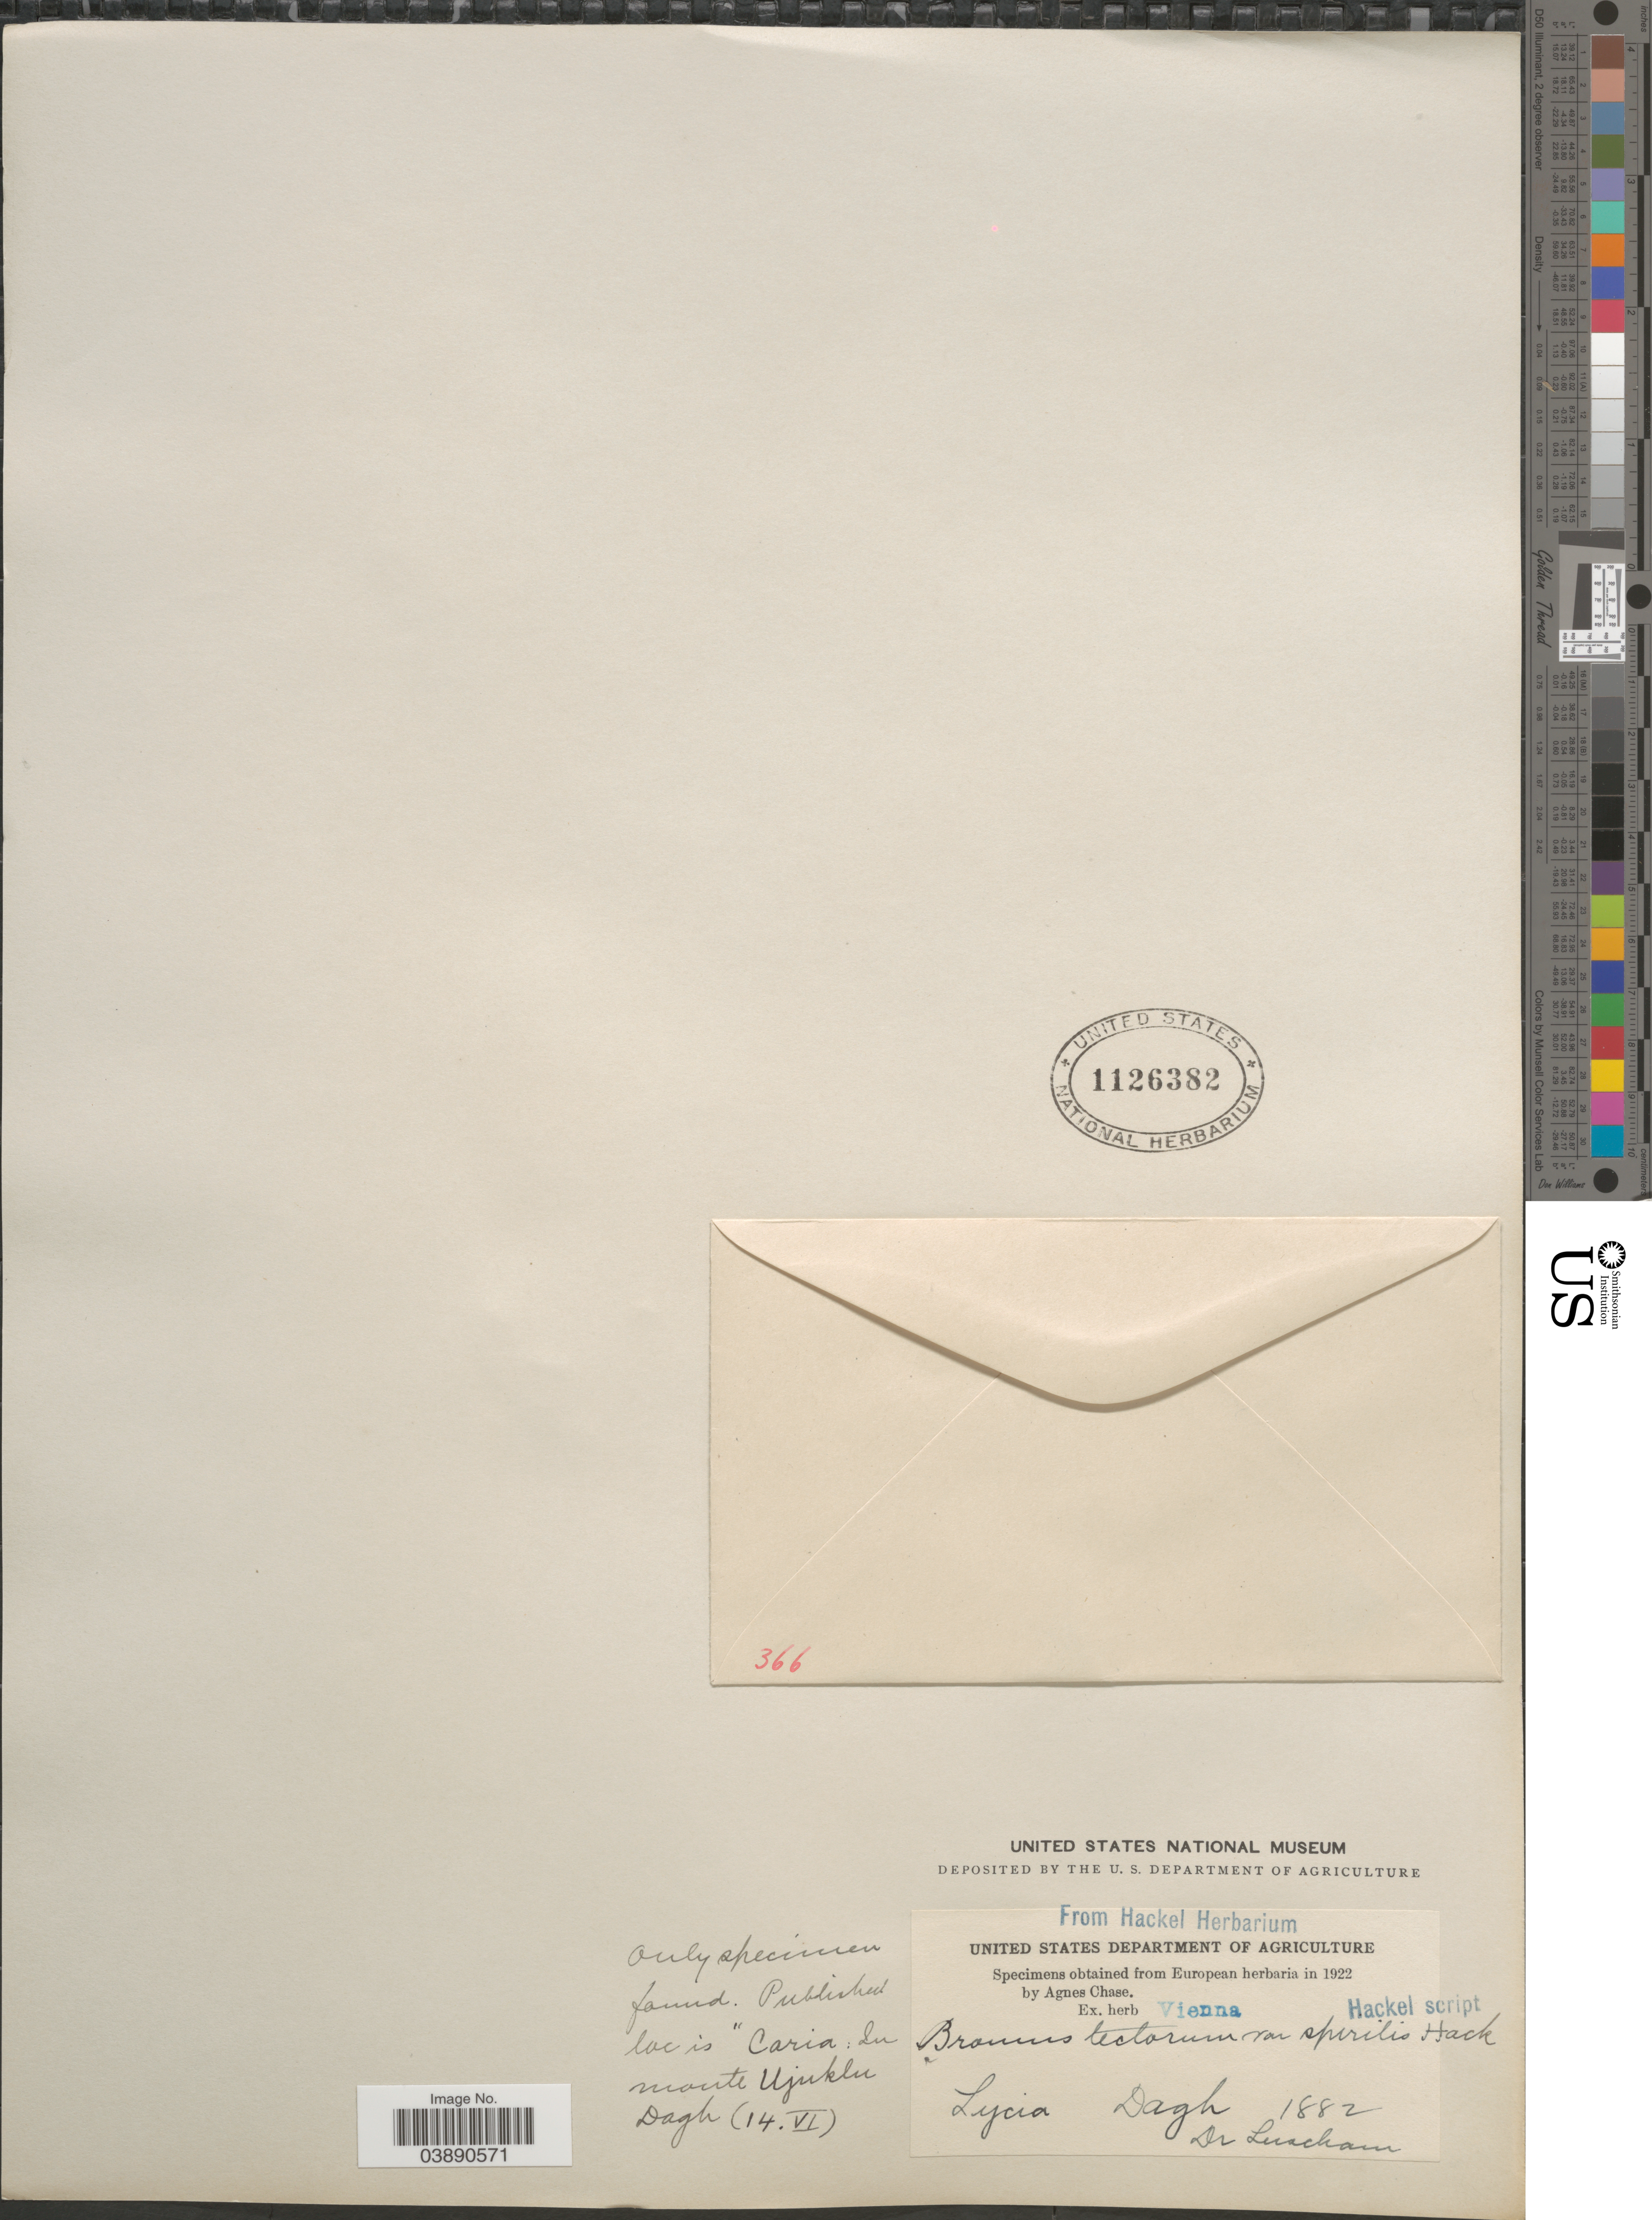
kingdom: Plantae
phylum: Tracheophyta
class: Liliopsida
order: Poales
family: Poaceae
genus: Bromus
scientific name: Bromus tectorum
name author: L.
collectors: Luscham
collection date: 1882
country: Turkey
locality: Lycia. Dagh.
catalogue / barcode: US 1126382